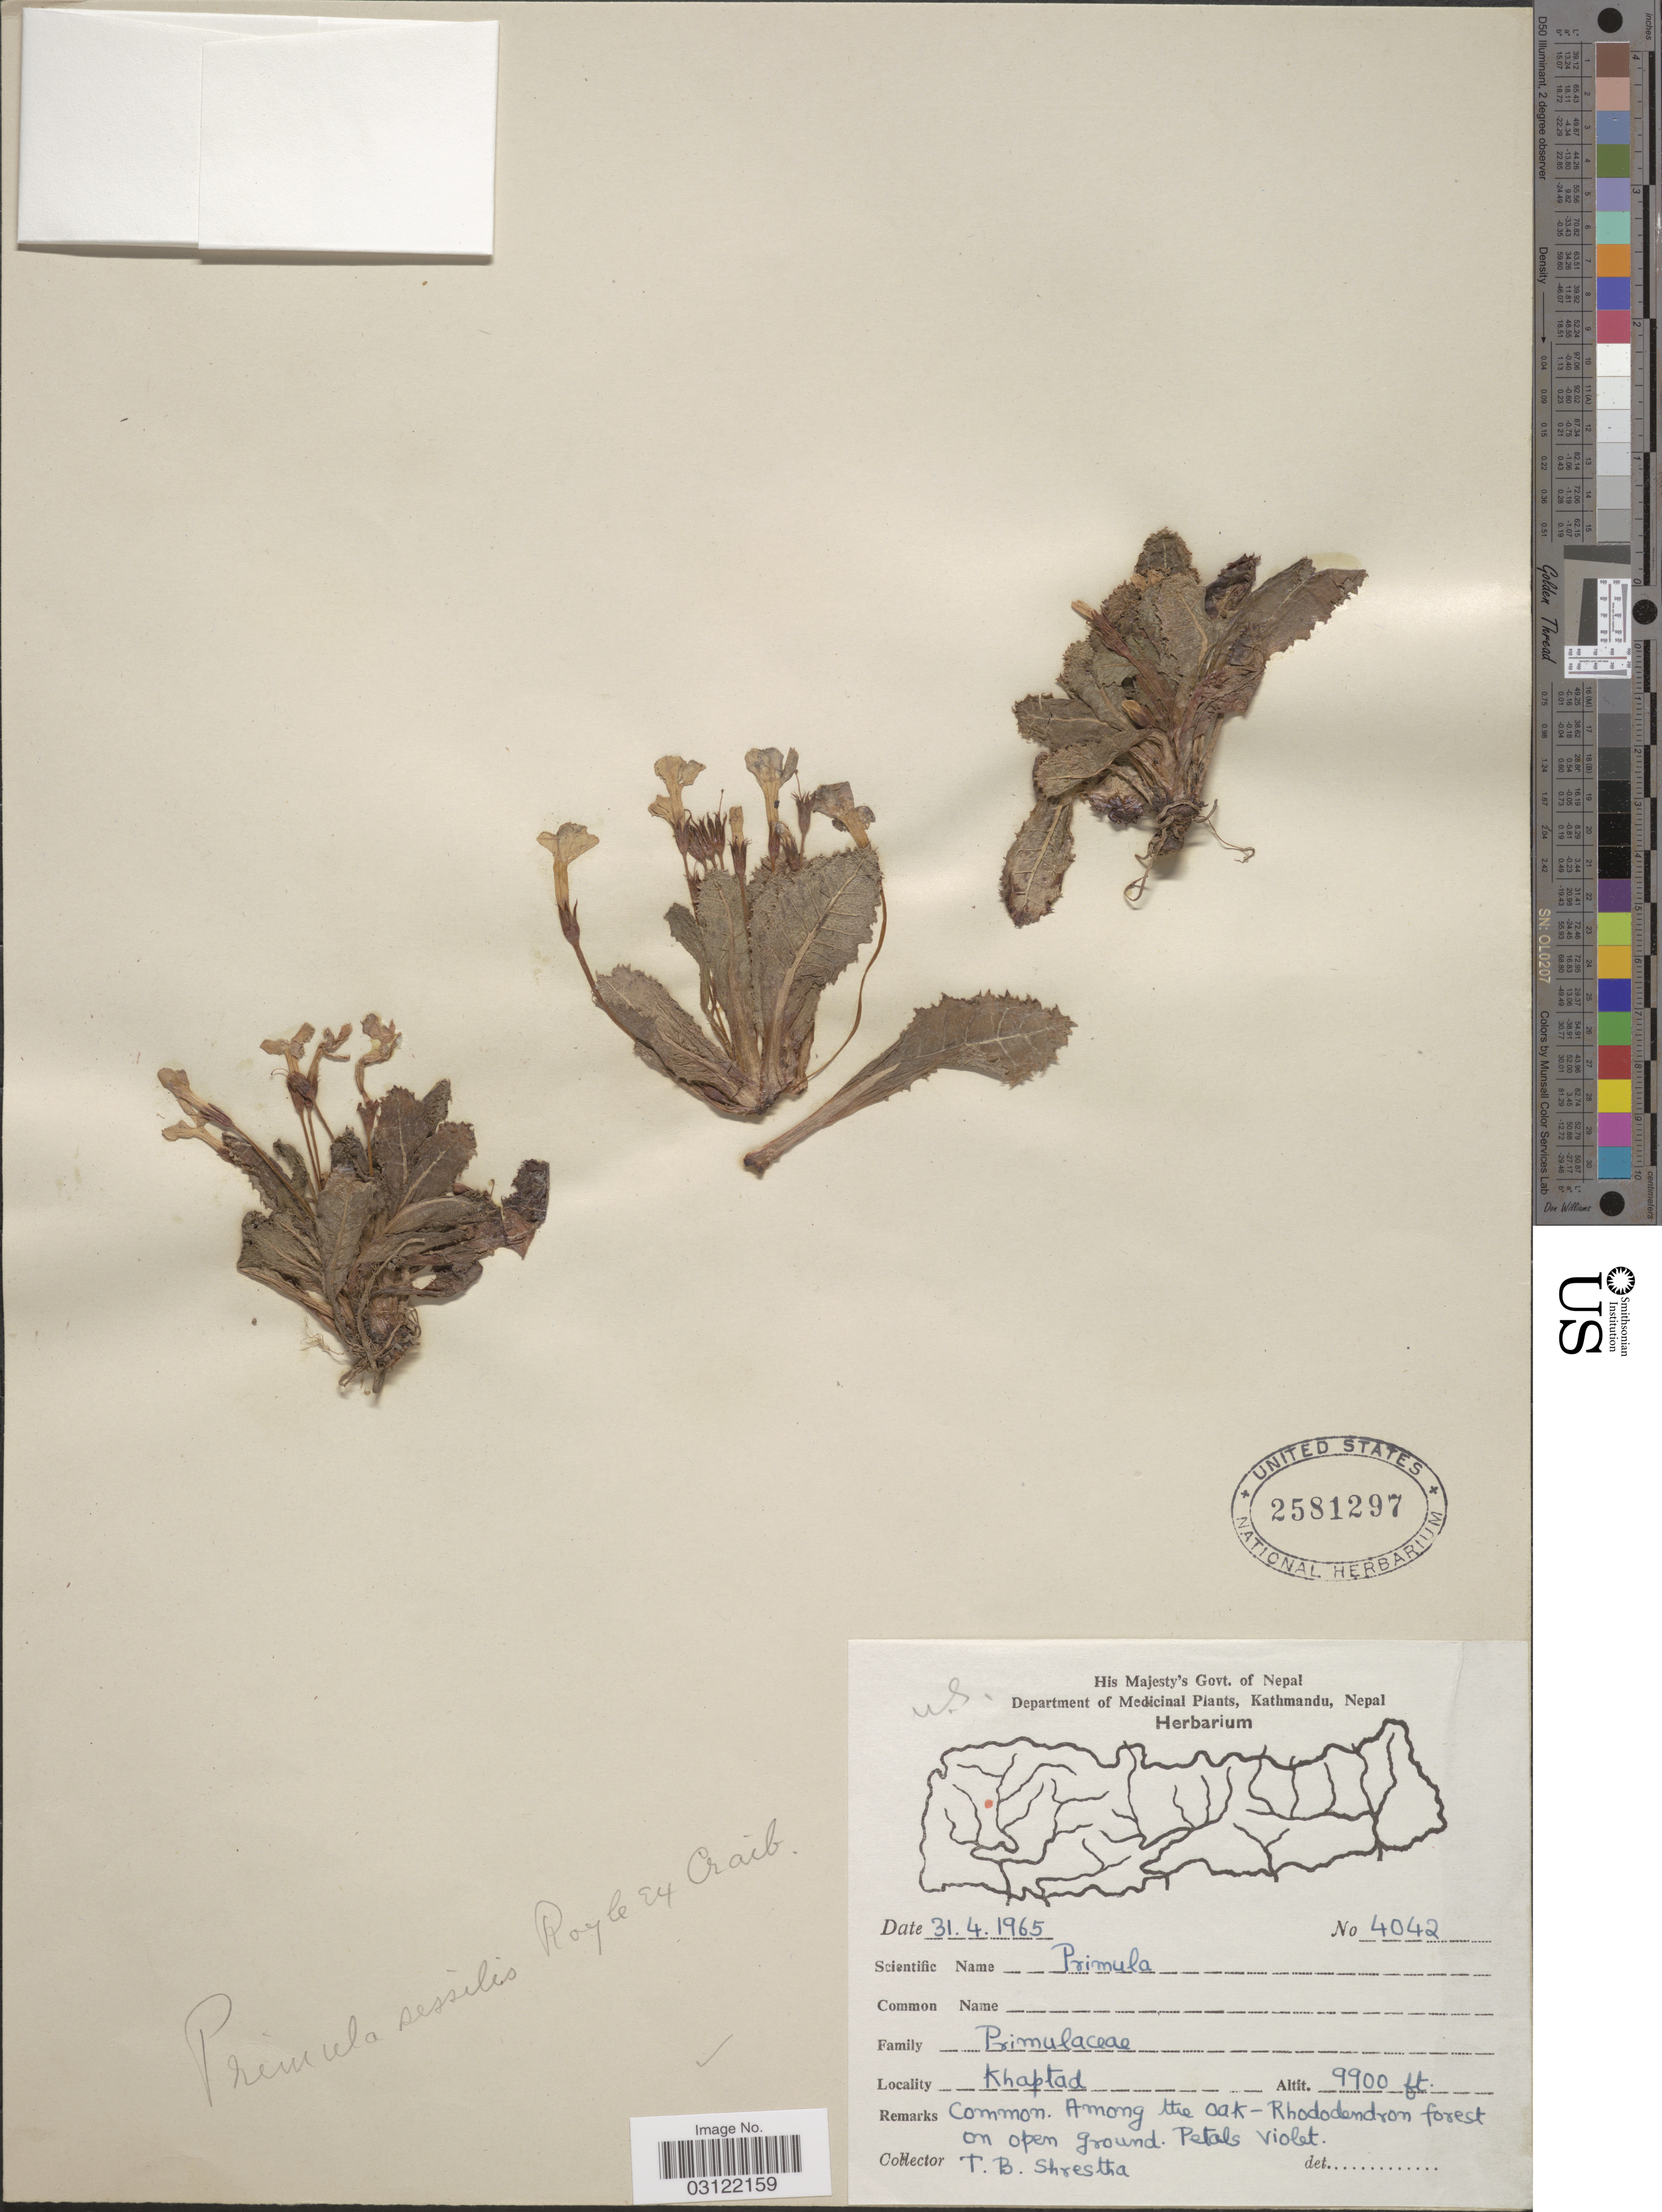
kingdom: Plantae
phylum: Tracheophyta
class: Magnoliopsida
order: Ericales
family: Primulaceae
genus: Primula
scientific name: Primula sessilis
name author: Royle ex Craib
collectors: T. B. Shrestha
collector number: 4042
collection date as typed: Transcribed d/m/y: 31/4/1965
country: Nepal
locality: Khaptad.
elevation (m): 3018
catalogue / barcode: US 2581297